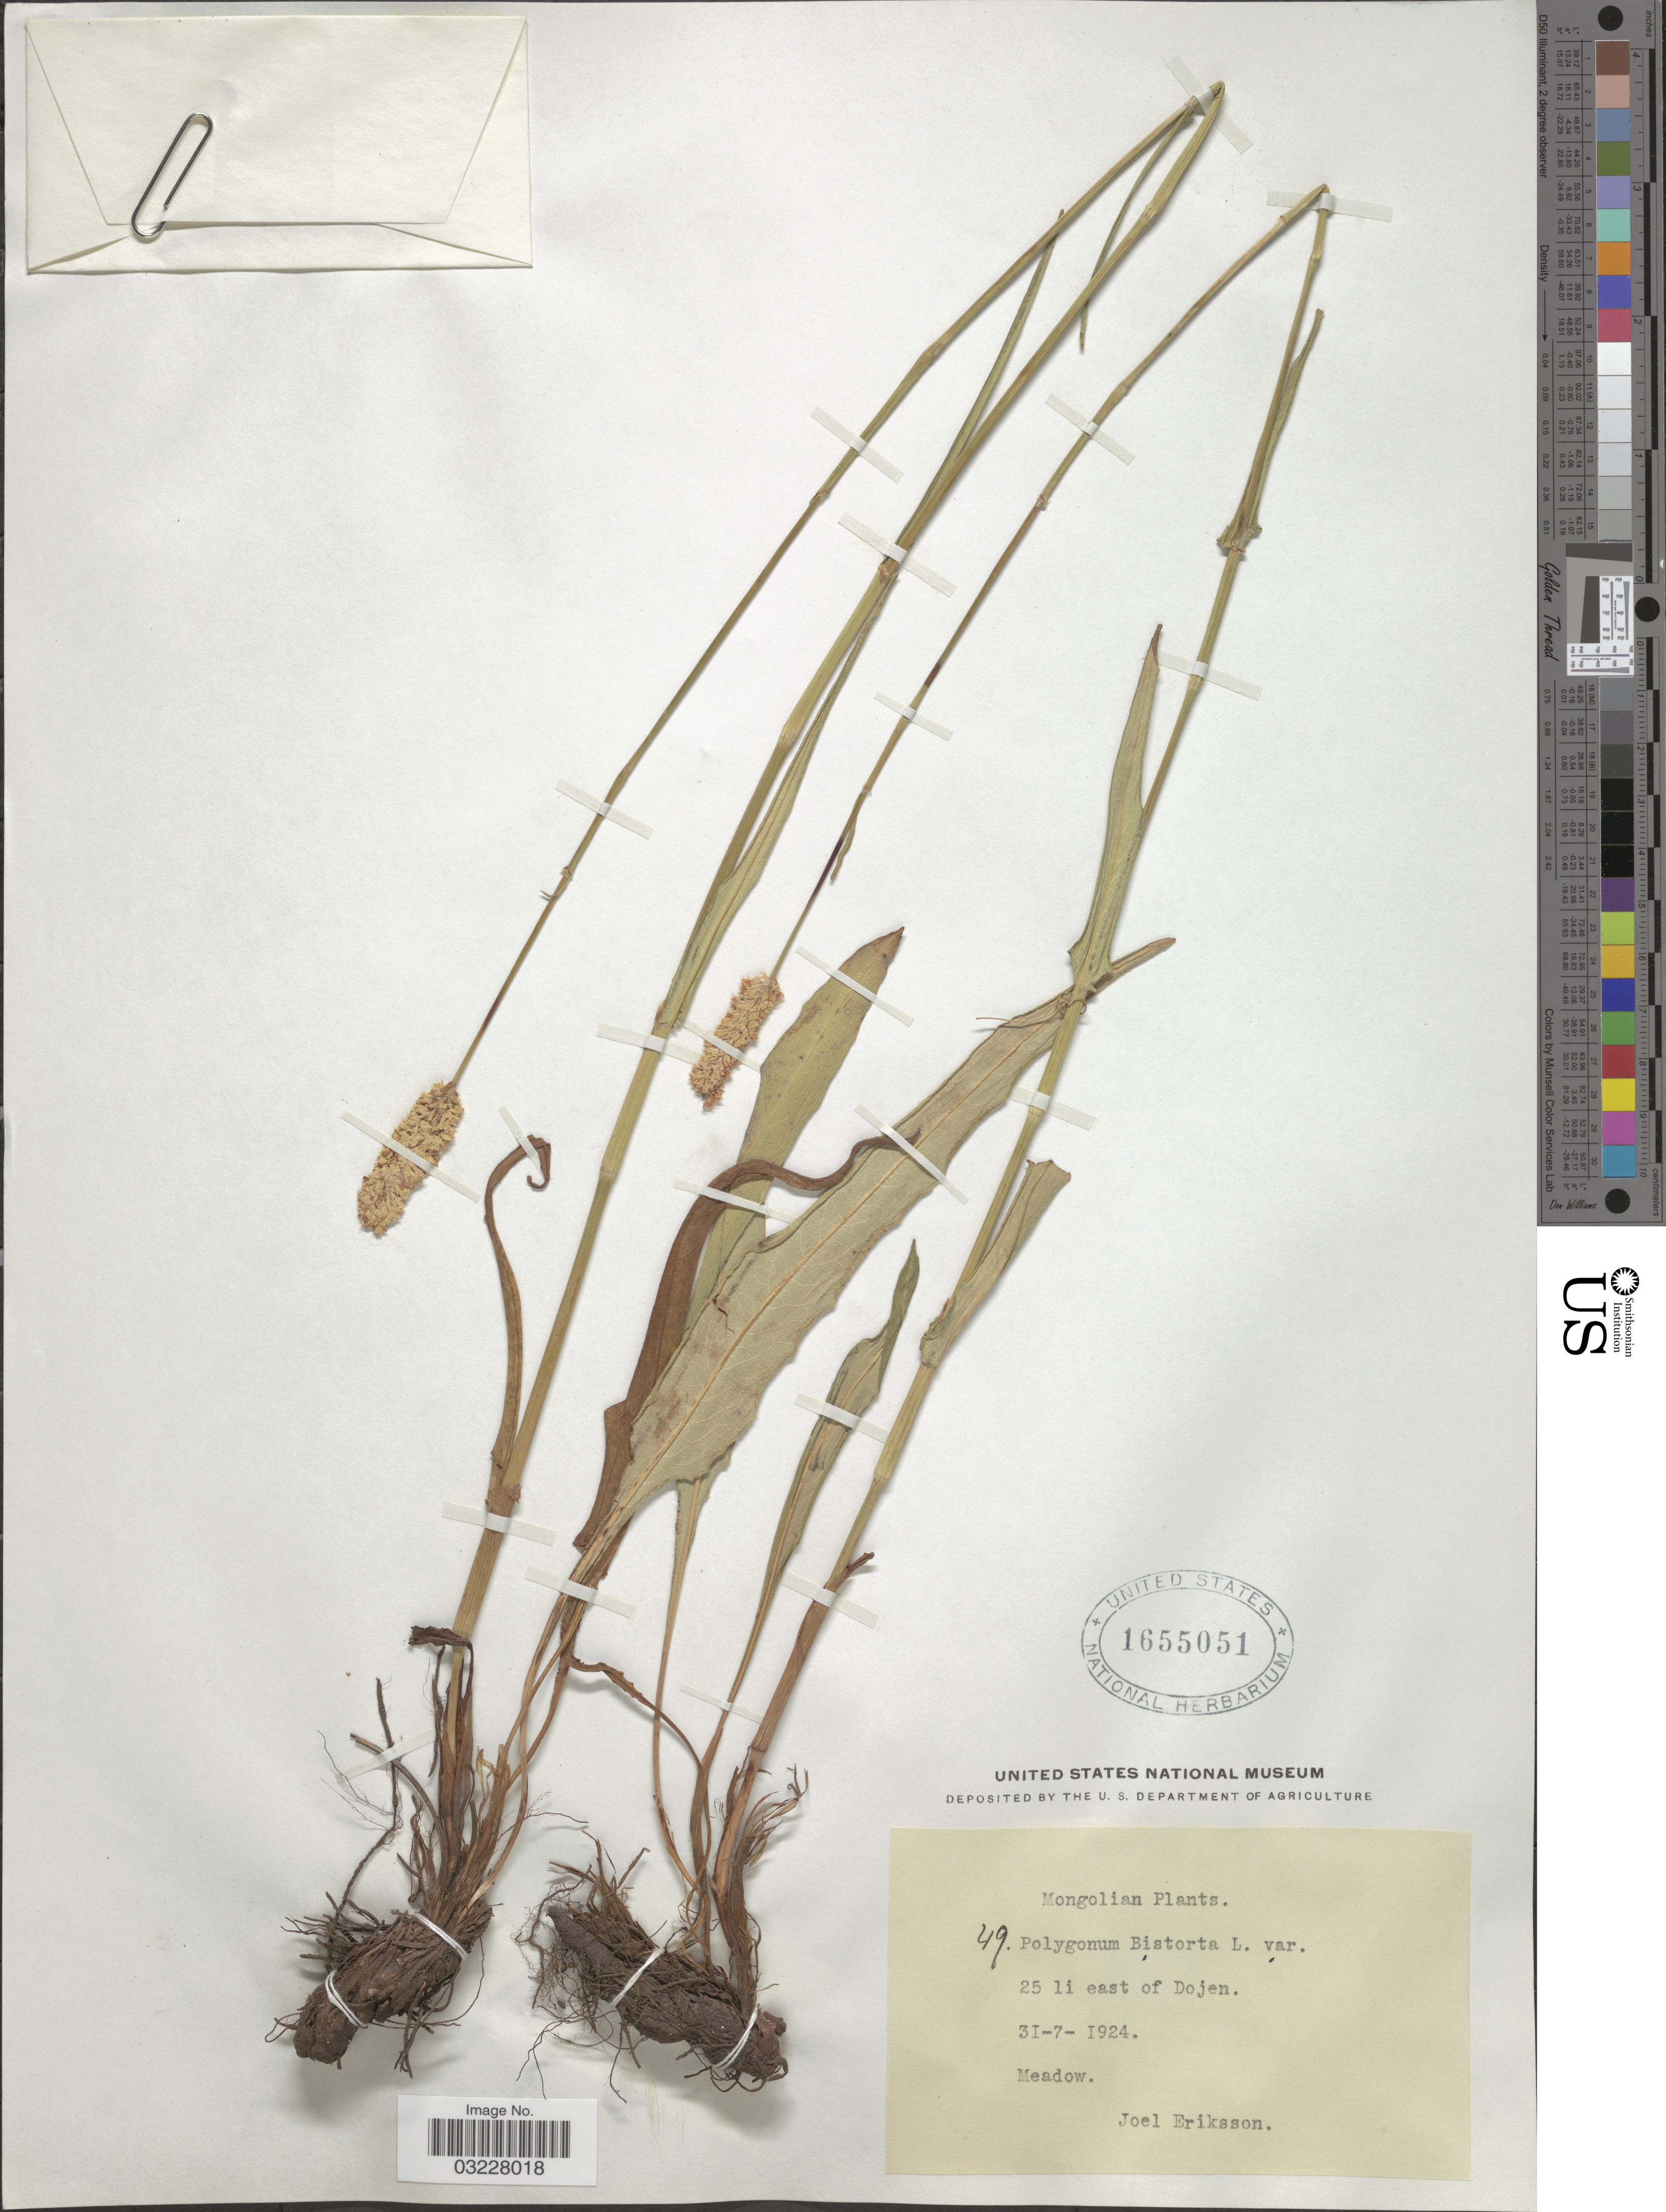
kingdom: Plantae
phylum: Tracheophyta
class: Magnoliopsida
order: Caryophyllales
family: Polygonaceae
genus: Bistorta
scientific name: Bistorta officinalis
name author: Delarbre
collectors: J. Eriksson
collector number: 49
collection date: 1924-07-31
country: Mongolia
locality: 25 li east of Dojen.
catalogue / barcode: US 1655051